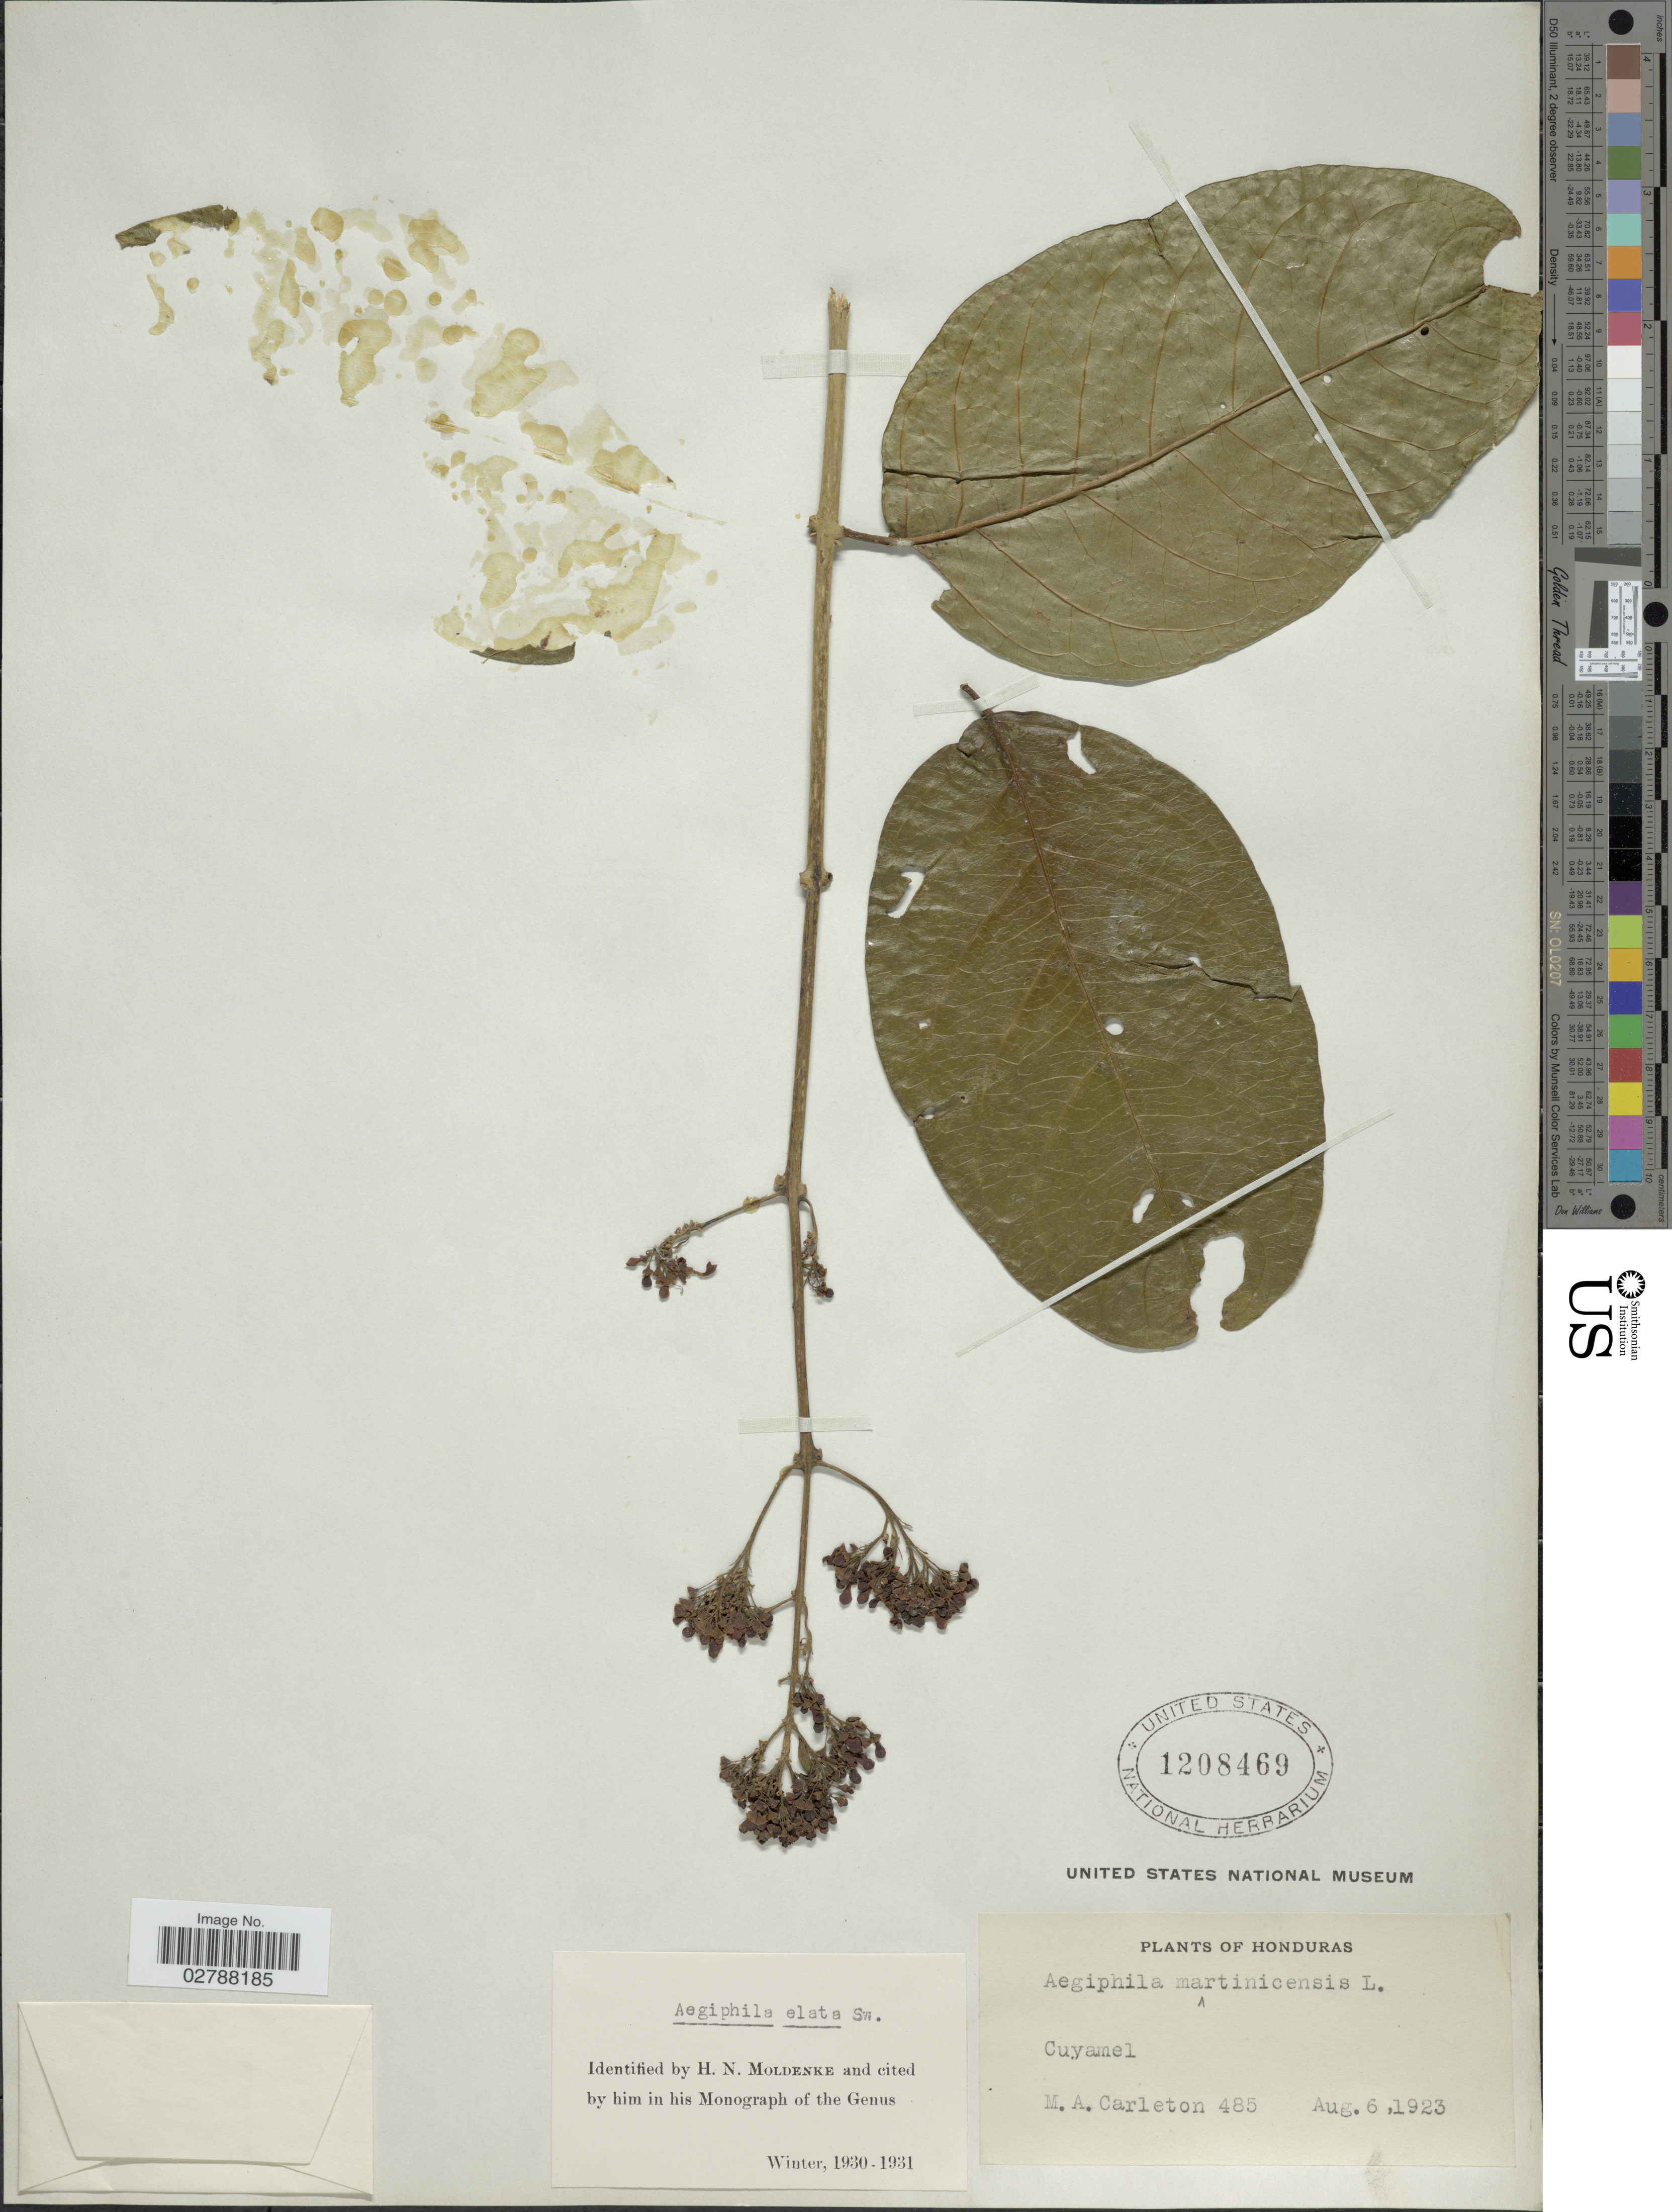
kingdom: Plantae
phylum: Tracheophyta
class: Magnoliopsida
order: Lamiales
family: Lamiaceae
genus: Aegiphila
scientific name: Aegiphila elata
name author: Sw.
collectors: M. A. Carleton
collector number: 485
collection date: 1923-08-06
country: Honduras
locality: Cuyamel.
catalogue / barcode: US 1208469